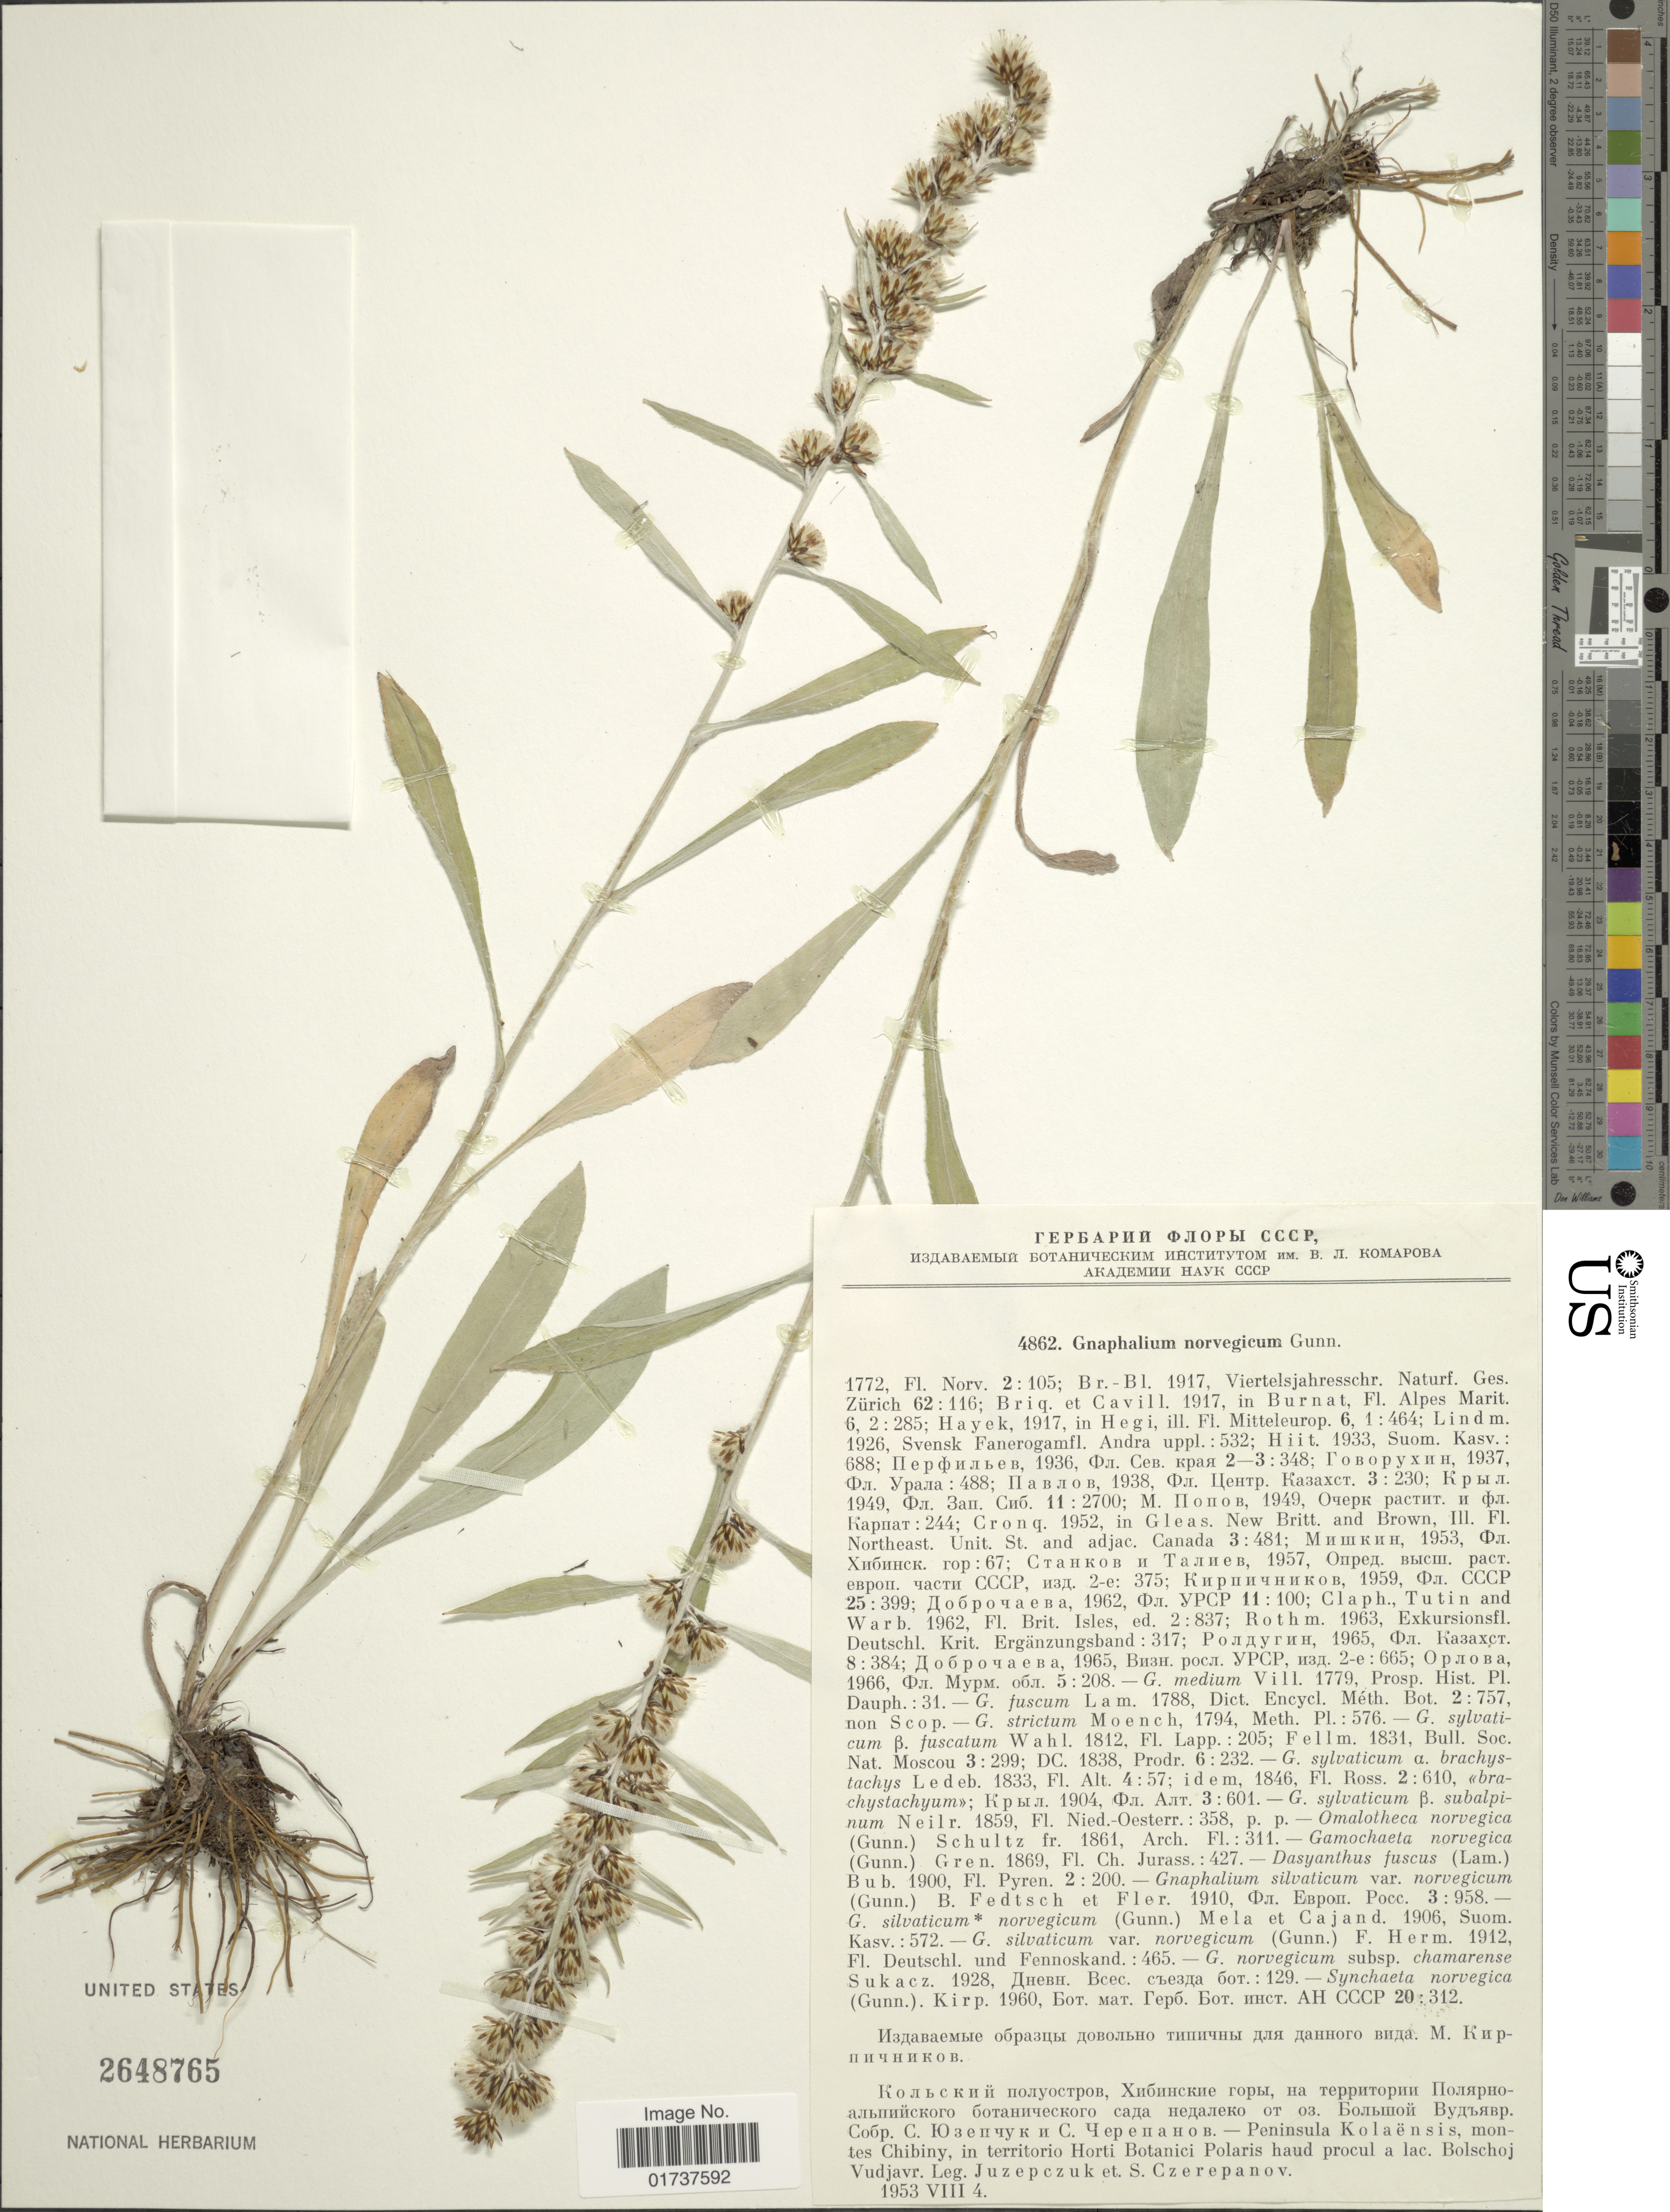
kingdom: Plantae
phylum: Tracheophyta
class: Magnoliopsida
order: Asterales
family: Asteraceae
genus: Gnaphalium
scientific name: Gnaphalium norvegicum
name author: Gunnerus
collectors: S. V. Juzepczuk & S. Czerepanov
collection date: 1953-08-04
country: Russian Federation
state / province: Murmansk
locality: Peninsula Kolaënsis, montes Chibiny,in territorio Horti Botanici Polaris haud procul a lac, Bolschoj Vudjavr. Kola Peninsula. Khibiny Mnts., Lake Bolshoy Vudyavr.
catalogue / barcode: US 2648765